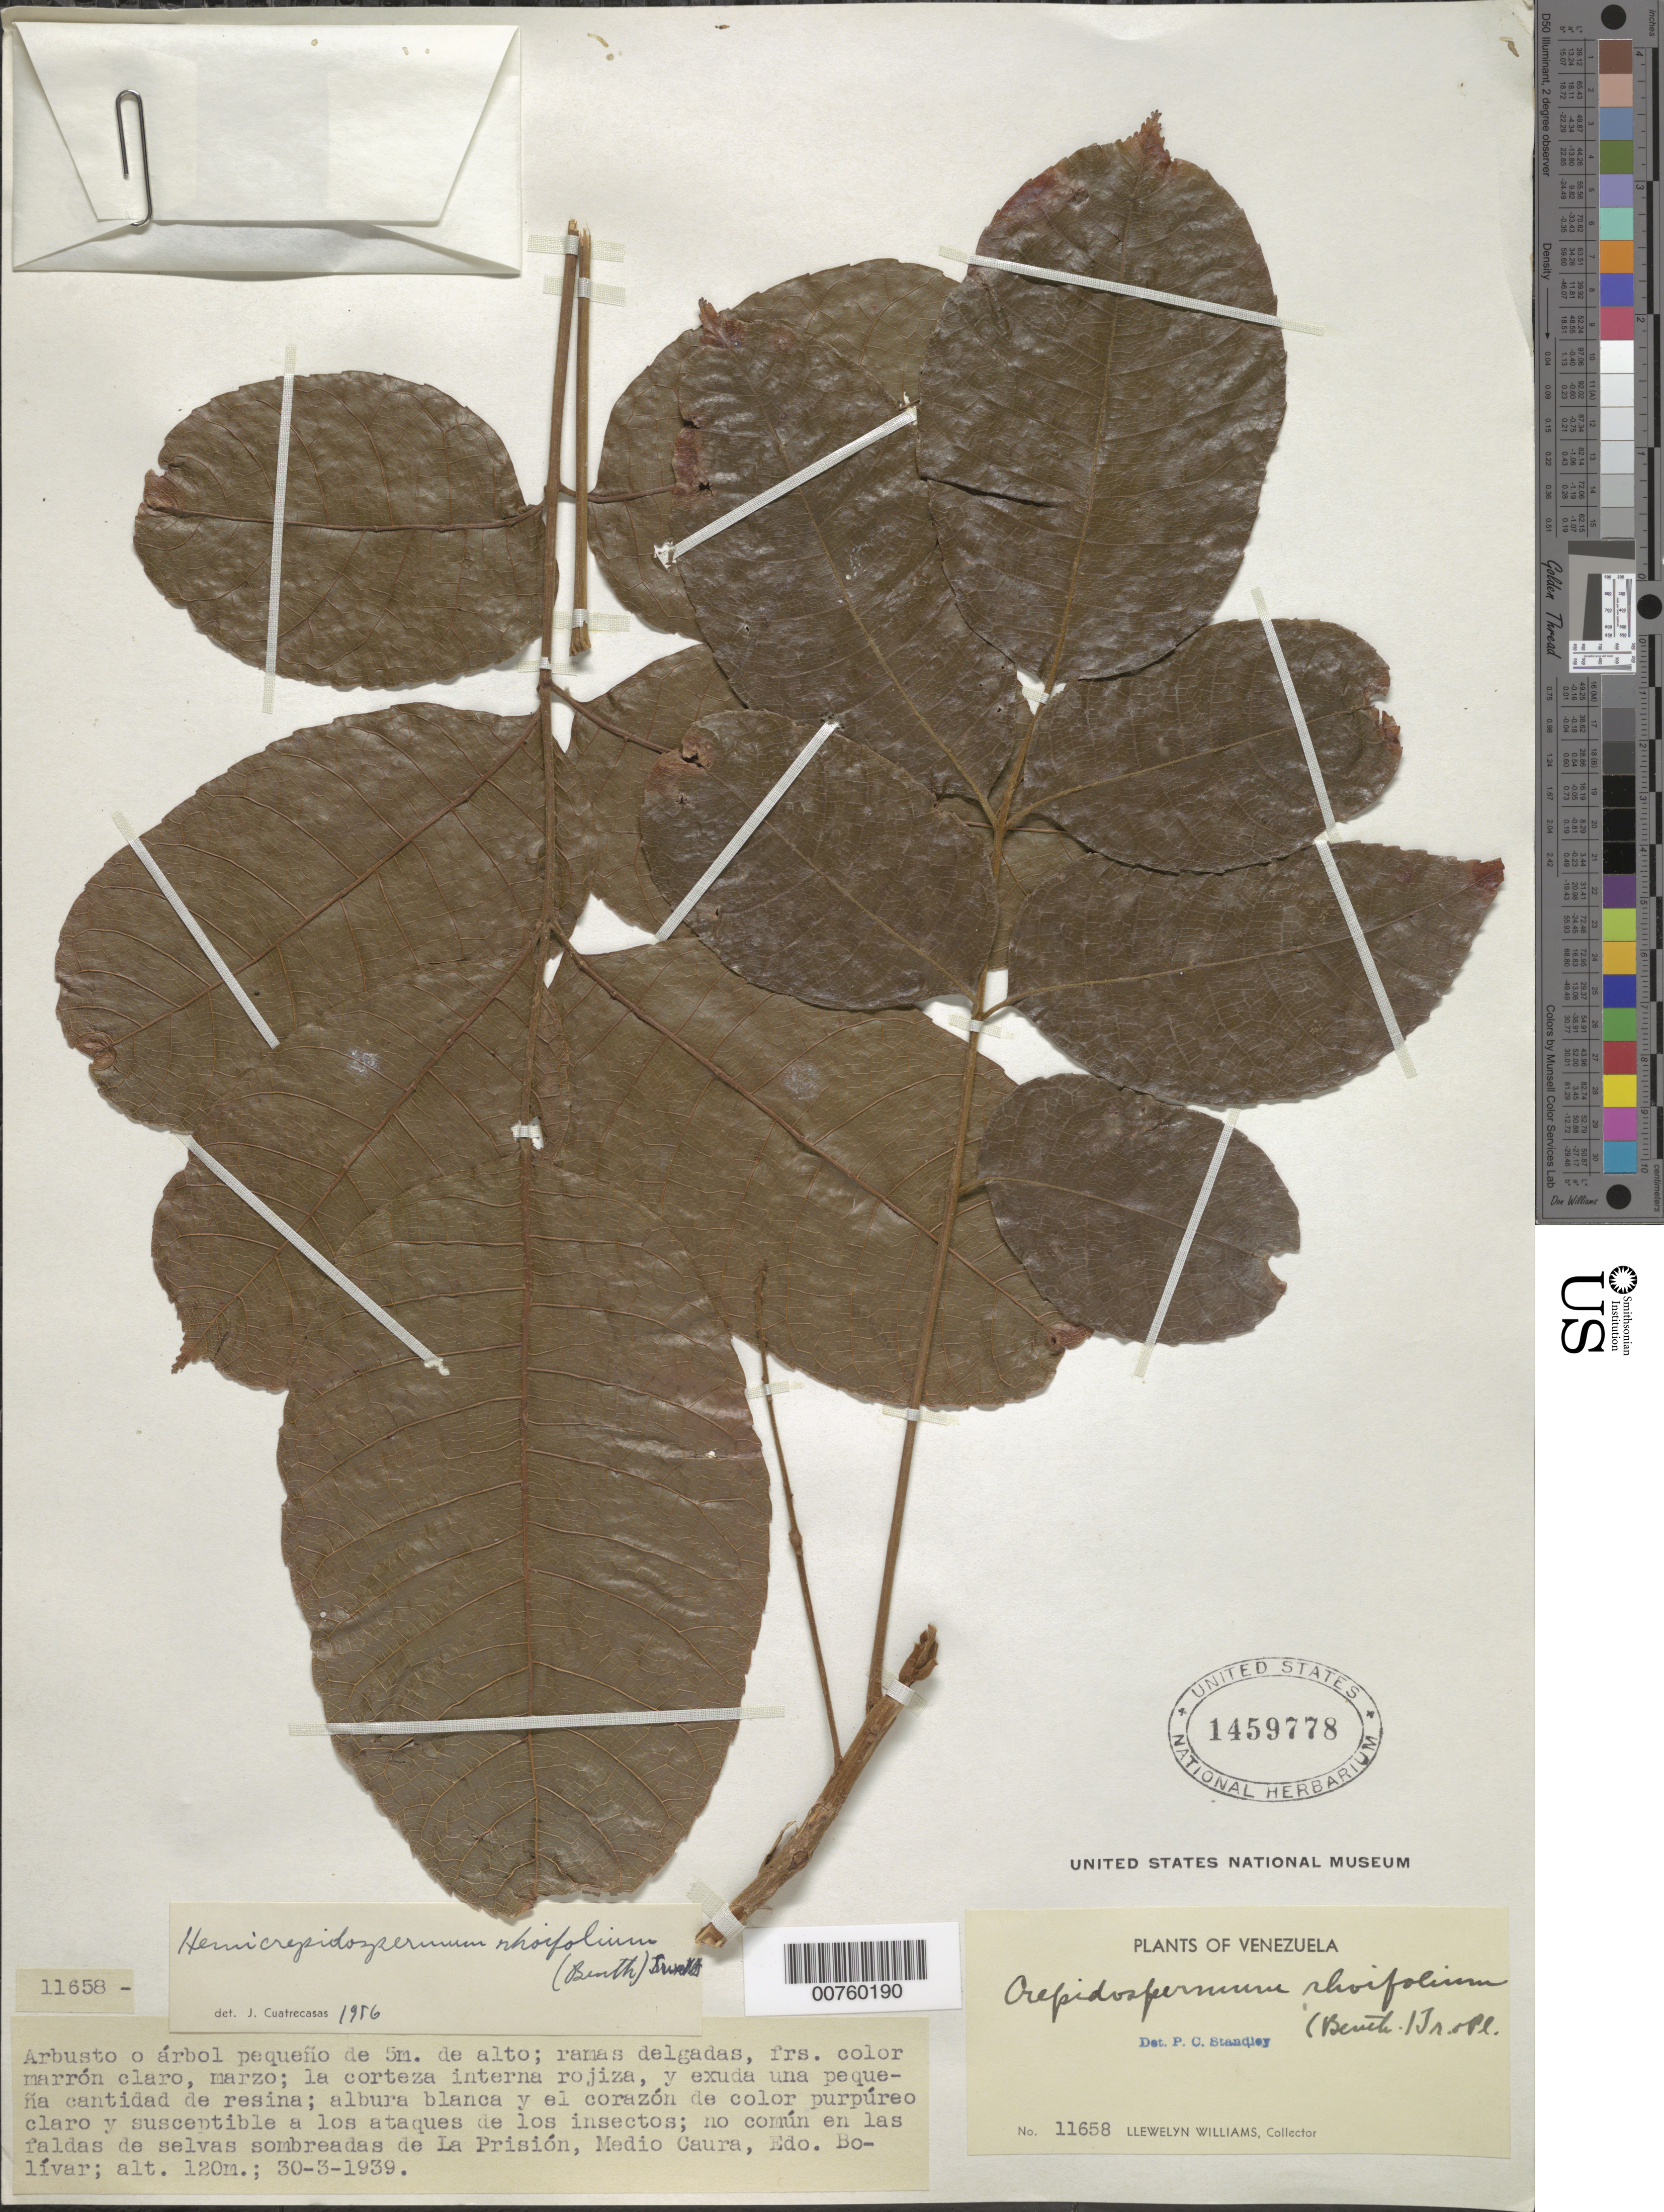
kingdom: Plantae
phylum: Tracheophyta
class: Magnoliopsida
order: Sapindales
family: Burseraceae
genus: Protium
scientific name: Protium rhoifolium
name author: (Benth.) Byng & Christenh.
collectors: Ll. Williams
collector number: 11658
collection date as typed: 30-Mar-39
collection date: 1939-03-30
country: Venezuela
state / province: Bolívar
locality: La Prisión, Medio Caura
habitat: Faldas de selvas sombreadas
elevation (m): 120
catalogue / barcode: US 1459778